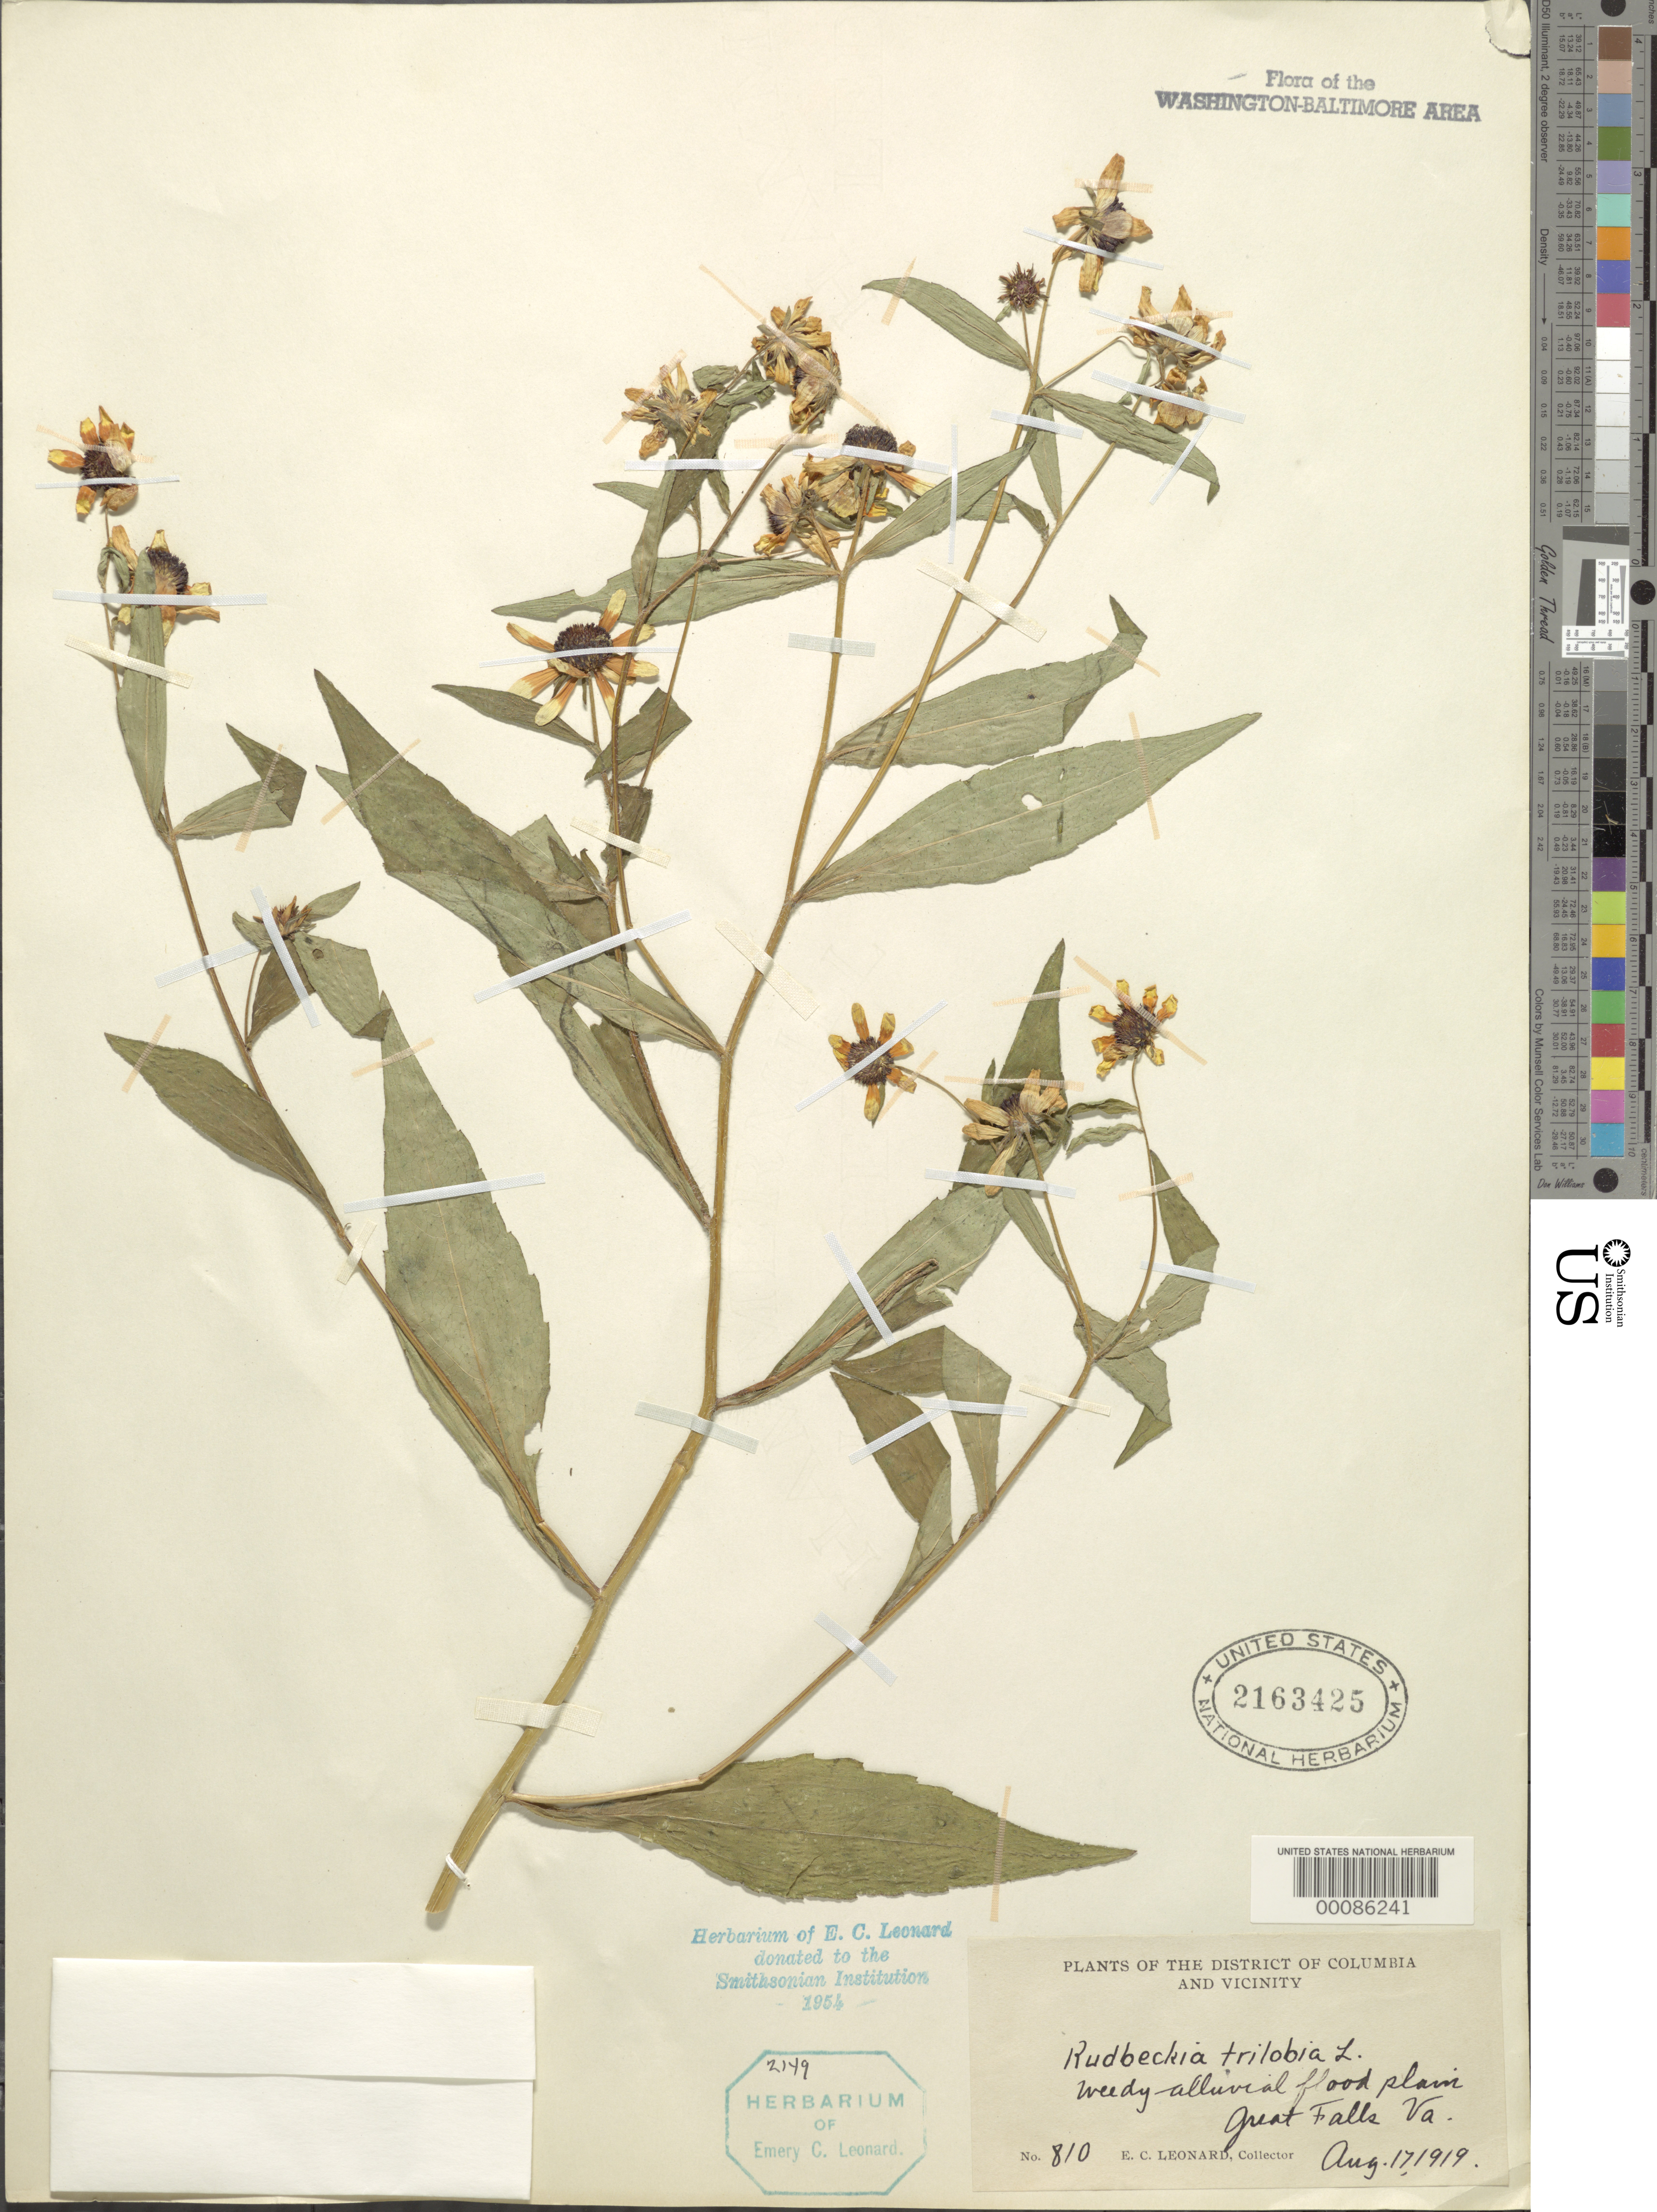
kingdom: Plantae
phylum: Tracheophyta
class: Magnoliopsida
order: Asterales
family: Asteraceae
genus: Rudbeckia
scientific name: Rudbeckia triloba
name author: L.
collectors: E. C. Leonard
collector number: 810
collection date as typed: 17 Aug 1919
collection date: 1919-08-17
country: United States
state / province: Virginia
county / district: Fairfax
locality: Great Falls C. & O. Canal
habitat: Weedy alluvial floodplain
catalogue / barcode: US 2163425